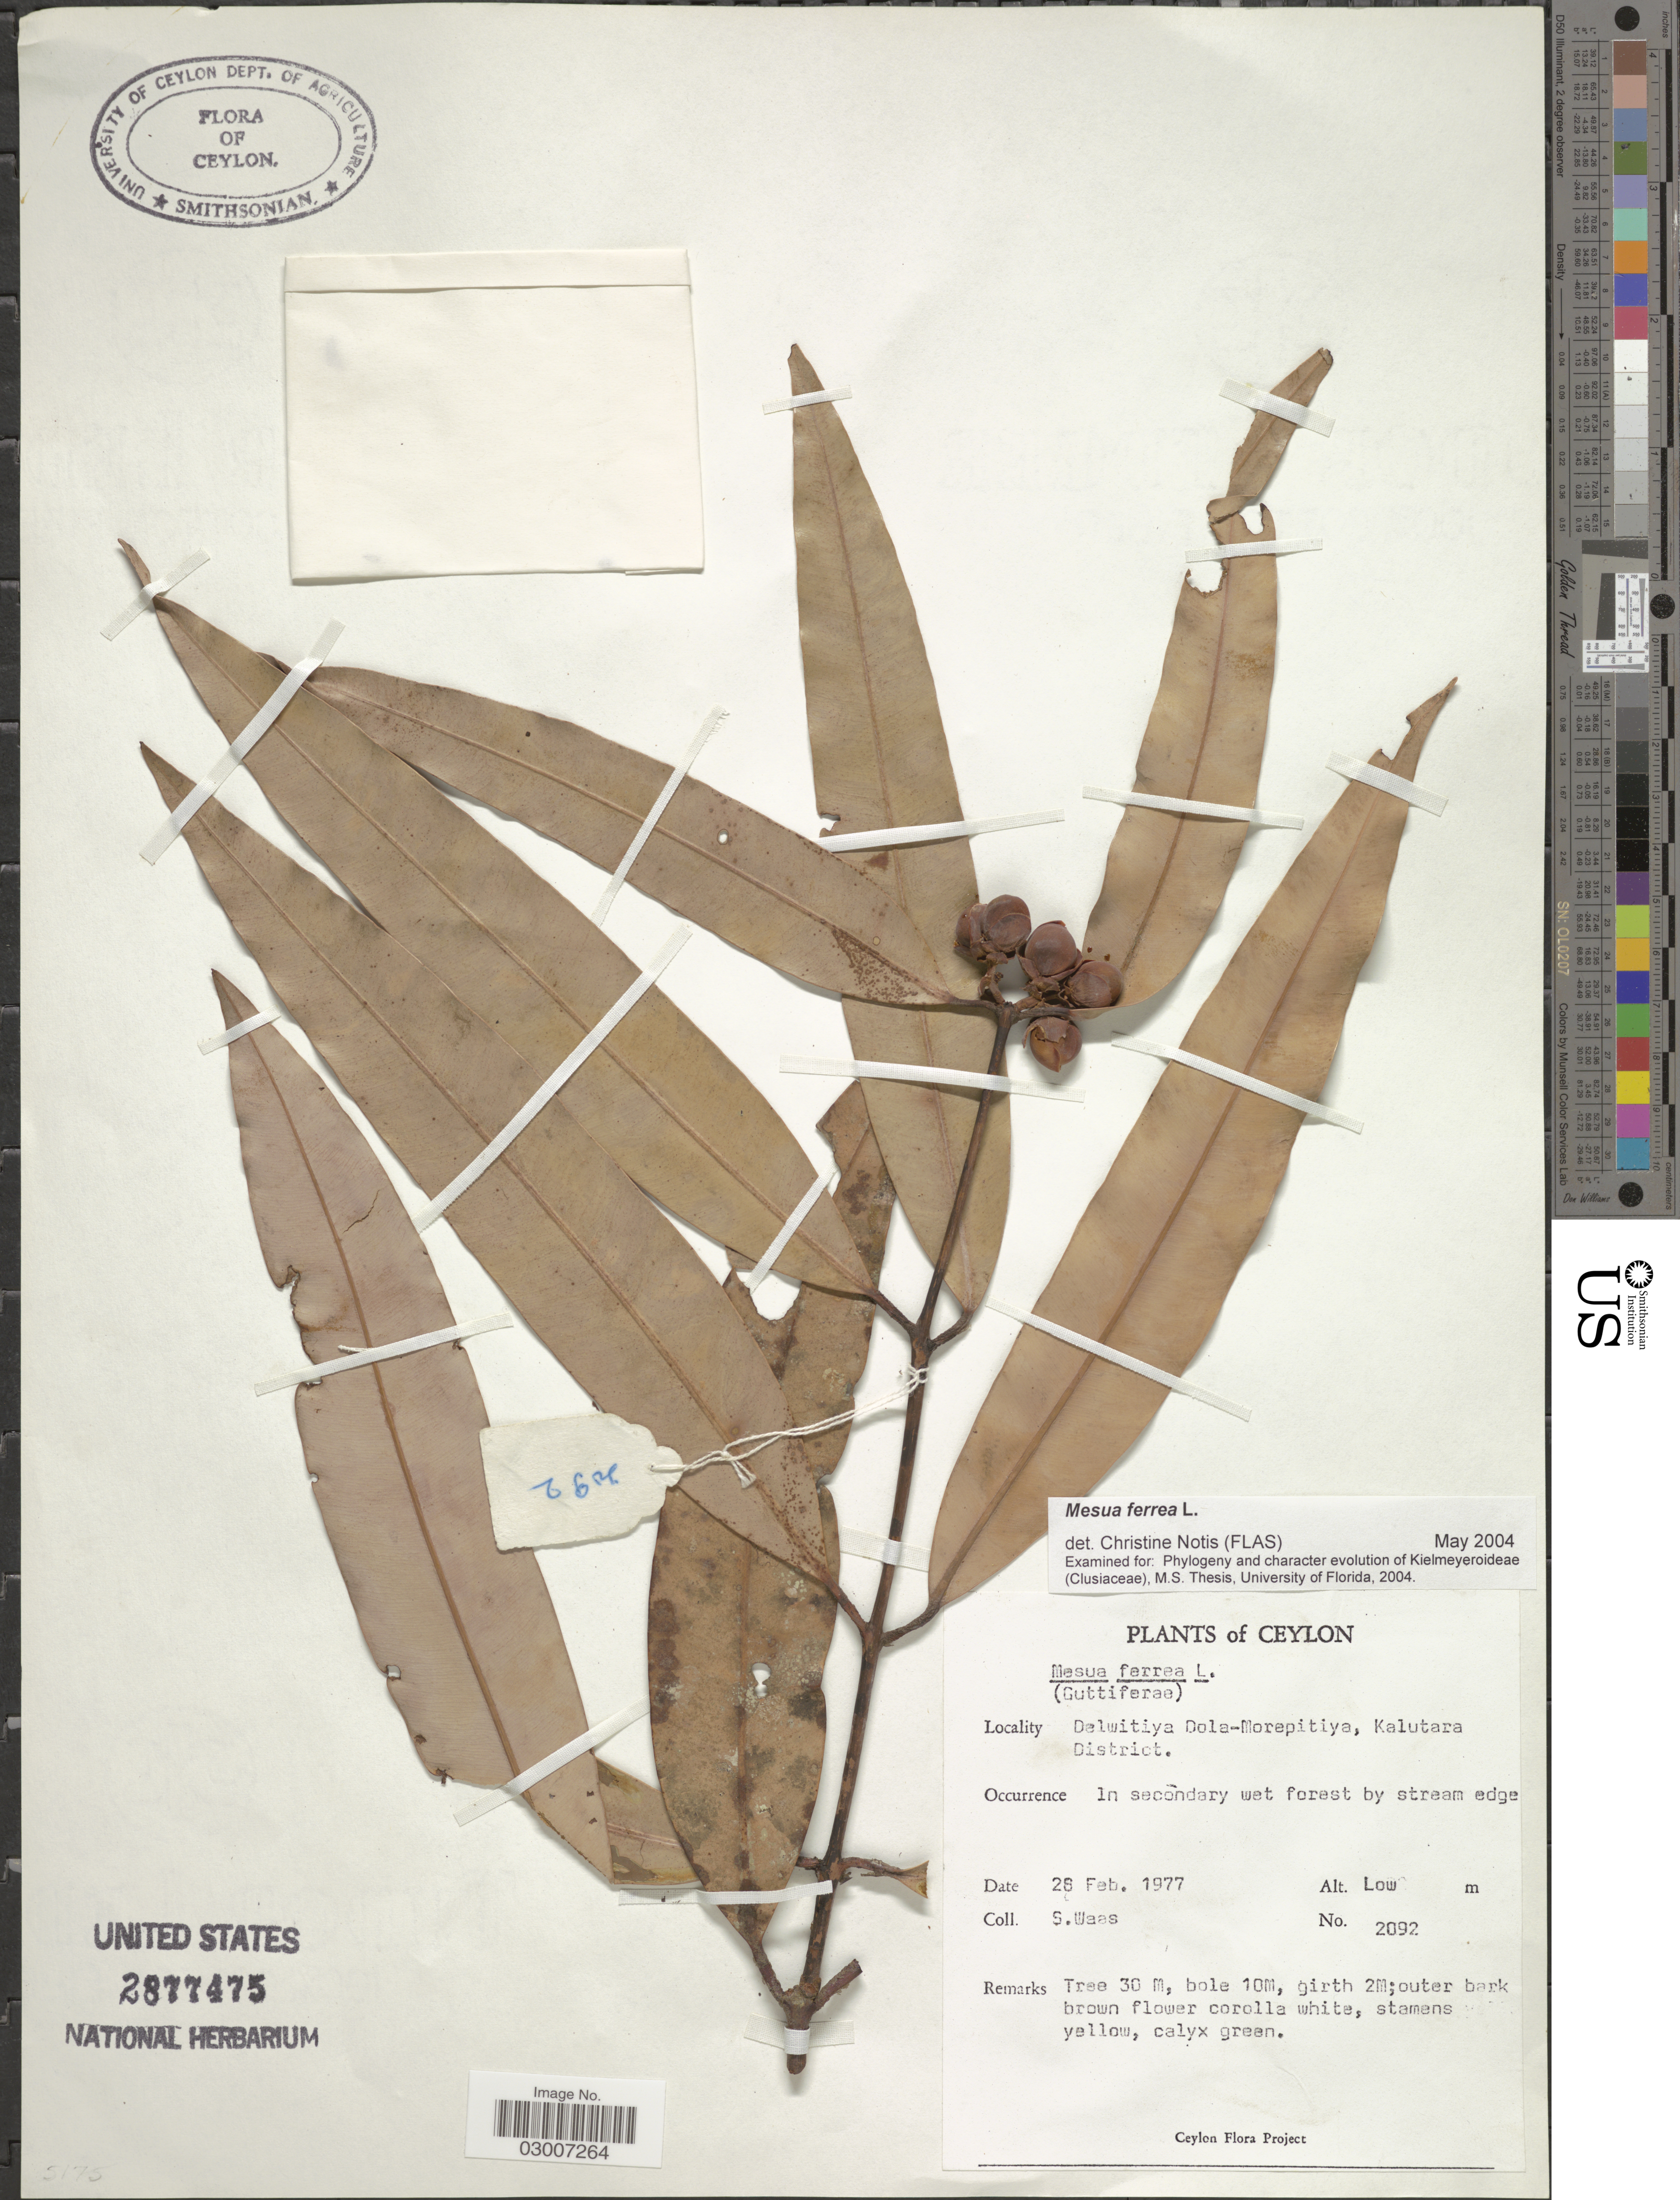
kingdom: Plantae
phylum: Tracheophyta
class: Magnoliopsida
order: Malpighiales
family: Calophyllaceae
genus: Mesua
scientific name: Mesua ferrea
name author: L.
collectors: S. Waas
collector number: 2092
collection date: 1977-02-28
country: Sri Lanka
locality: Ceylon. Dalwitiya Dola-Morepitiya, Kalutara District.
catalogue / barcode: US 2877475